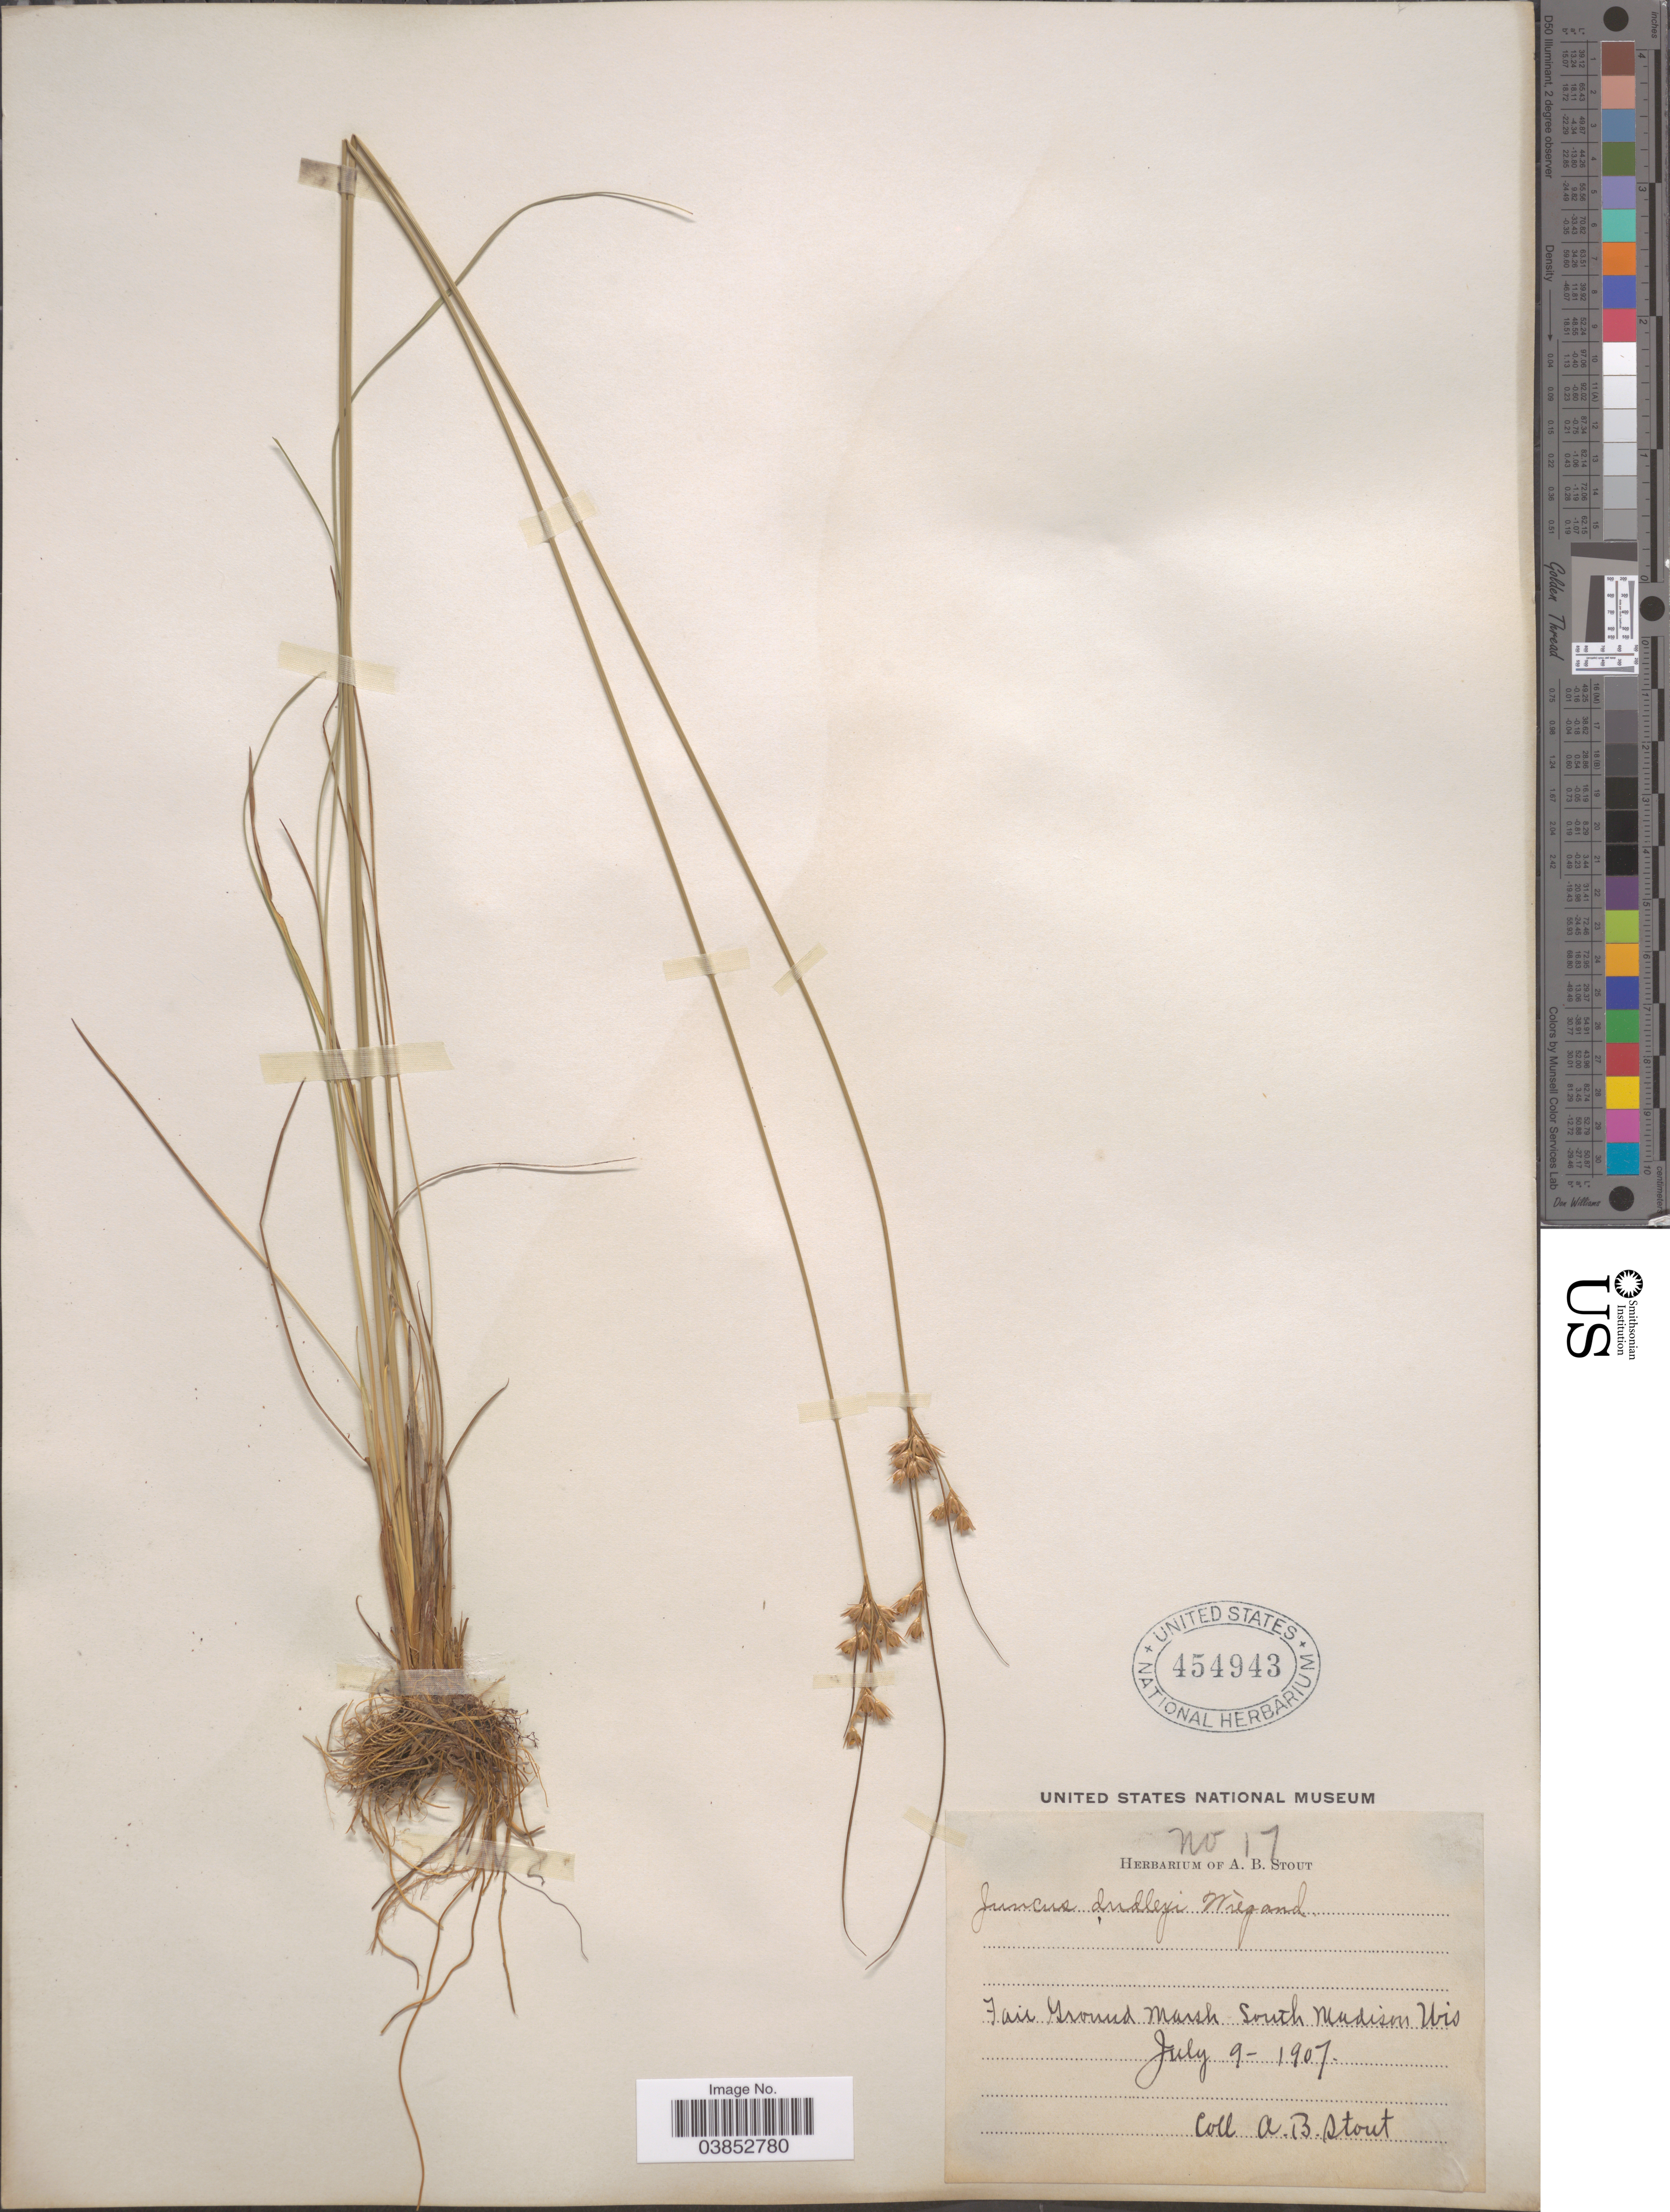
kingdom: Plantae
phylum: Tracheophyta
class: Liliopsida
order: Poales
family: Juncaceae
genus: Juncus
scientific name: Juncus dudleyi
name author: Wiegand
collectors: A. Stout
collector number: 17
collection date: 1907-07-09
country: United States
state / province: Wisconsin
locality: Fair Ground Marsh. South Madison.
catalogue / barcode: US 454943